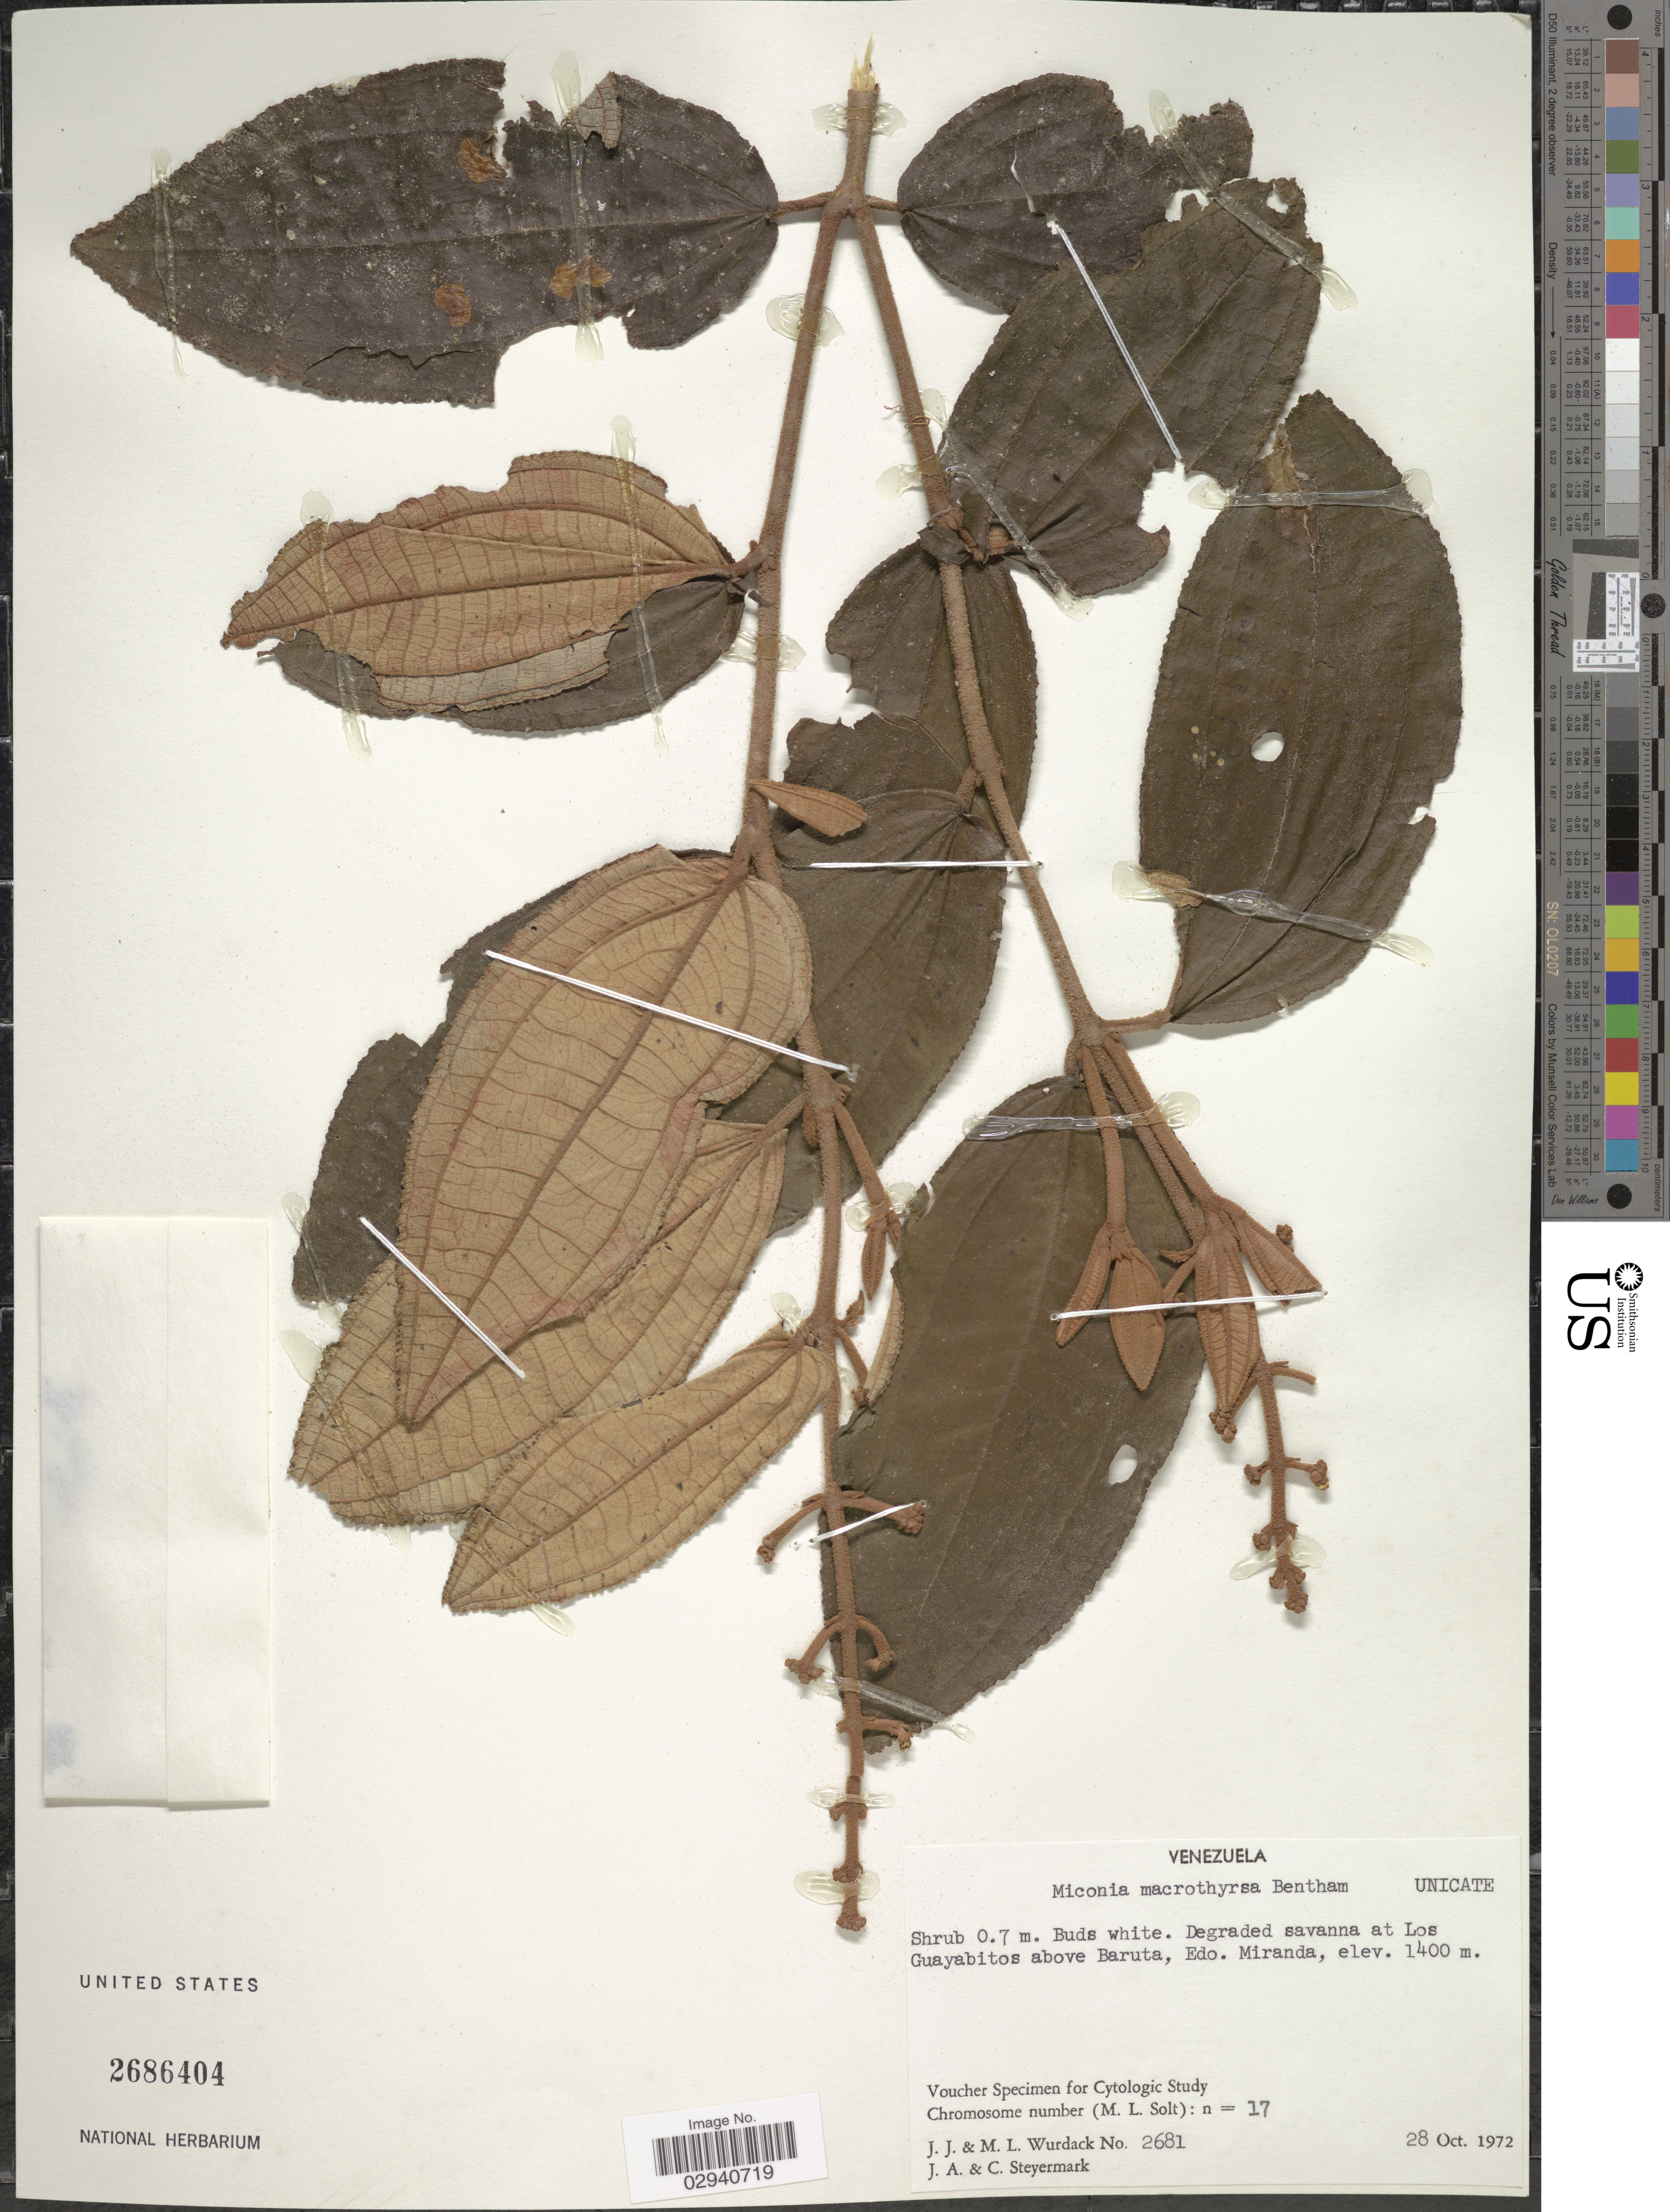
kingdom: Plantae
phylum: Tracheophyta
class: Magnoliopsida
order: Myrtales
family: Melastomataceae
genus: Miconia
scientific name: Miconia macrothyrsa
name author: Benth.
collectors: J. J. Wurdack, M. L. Wurdack, J. Steyermark & C. Steyermark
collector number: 2681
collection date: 1972-10-28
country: Venezuela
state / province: Miranda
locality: Los Guayabitos above Baruta.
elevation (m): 1400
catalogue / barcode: US 2686404